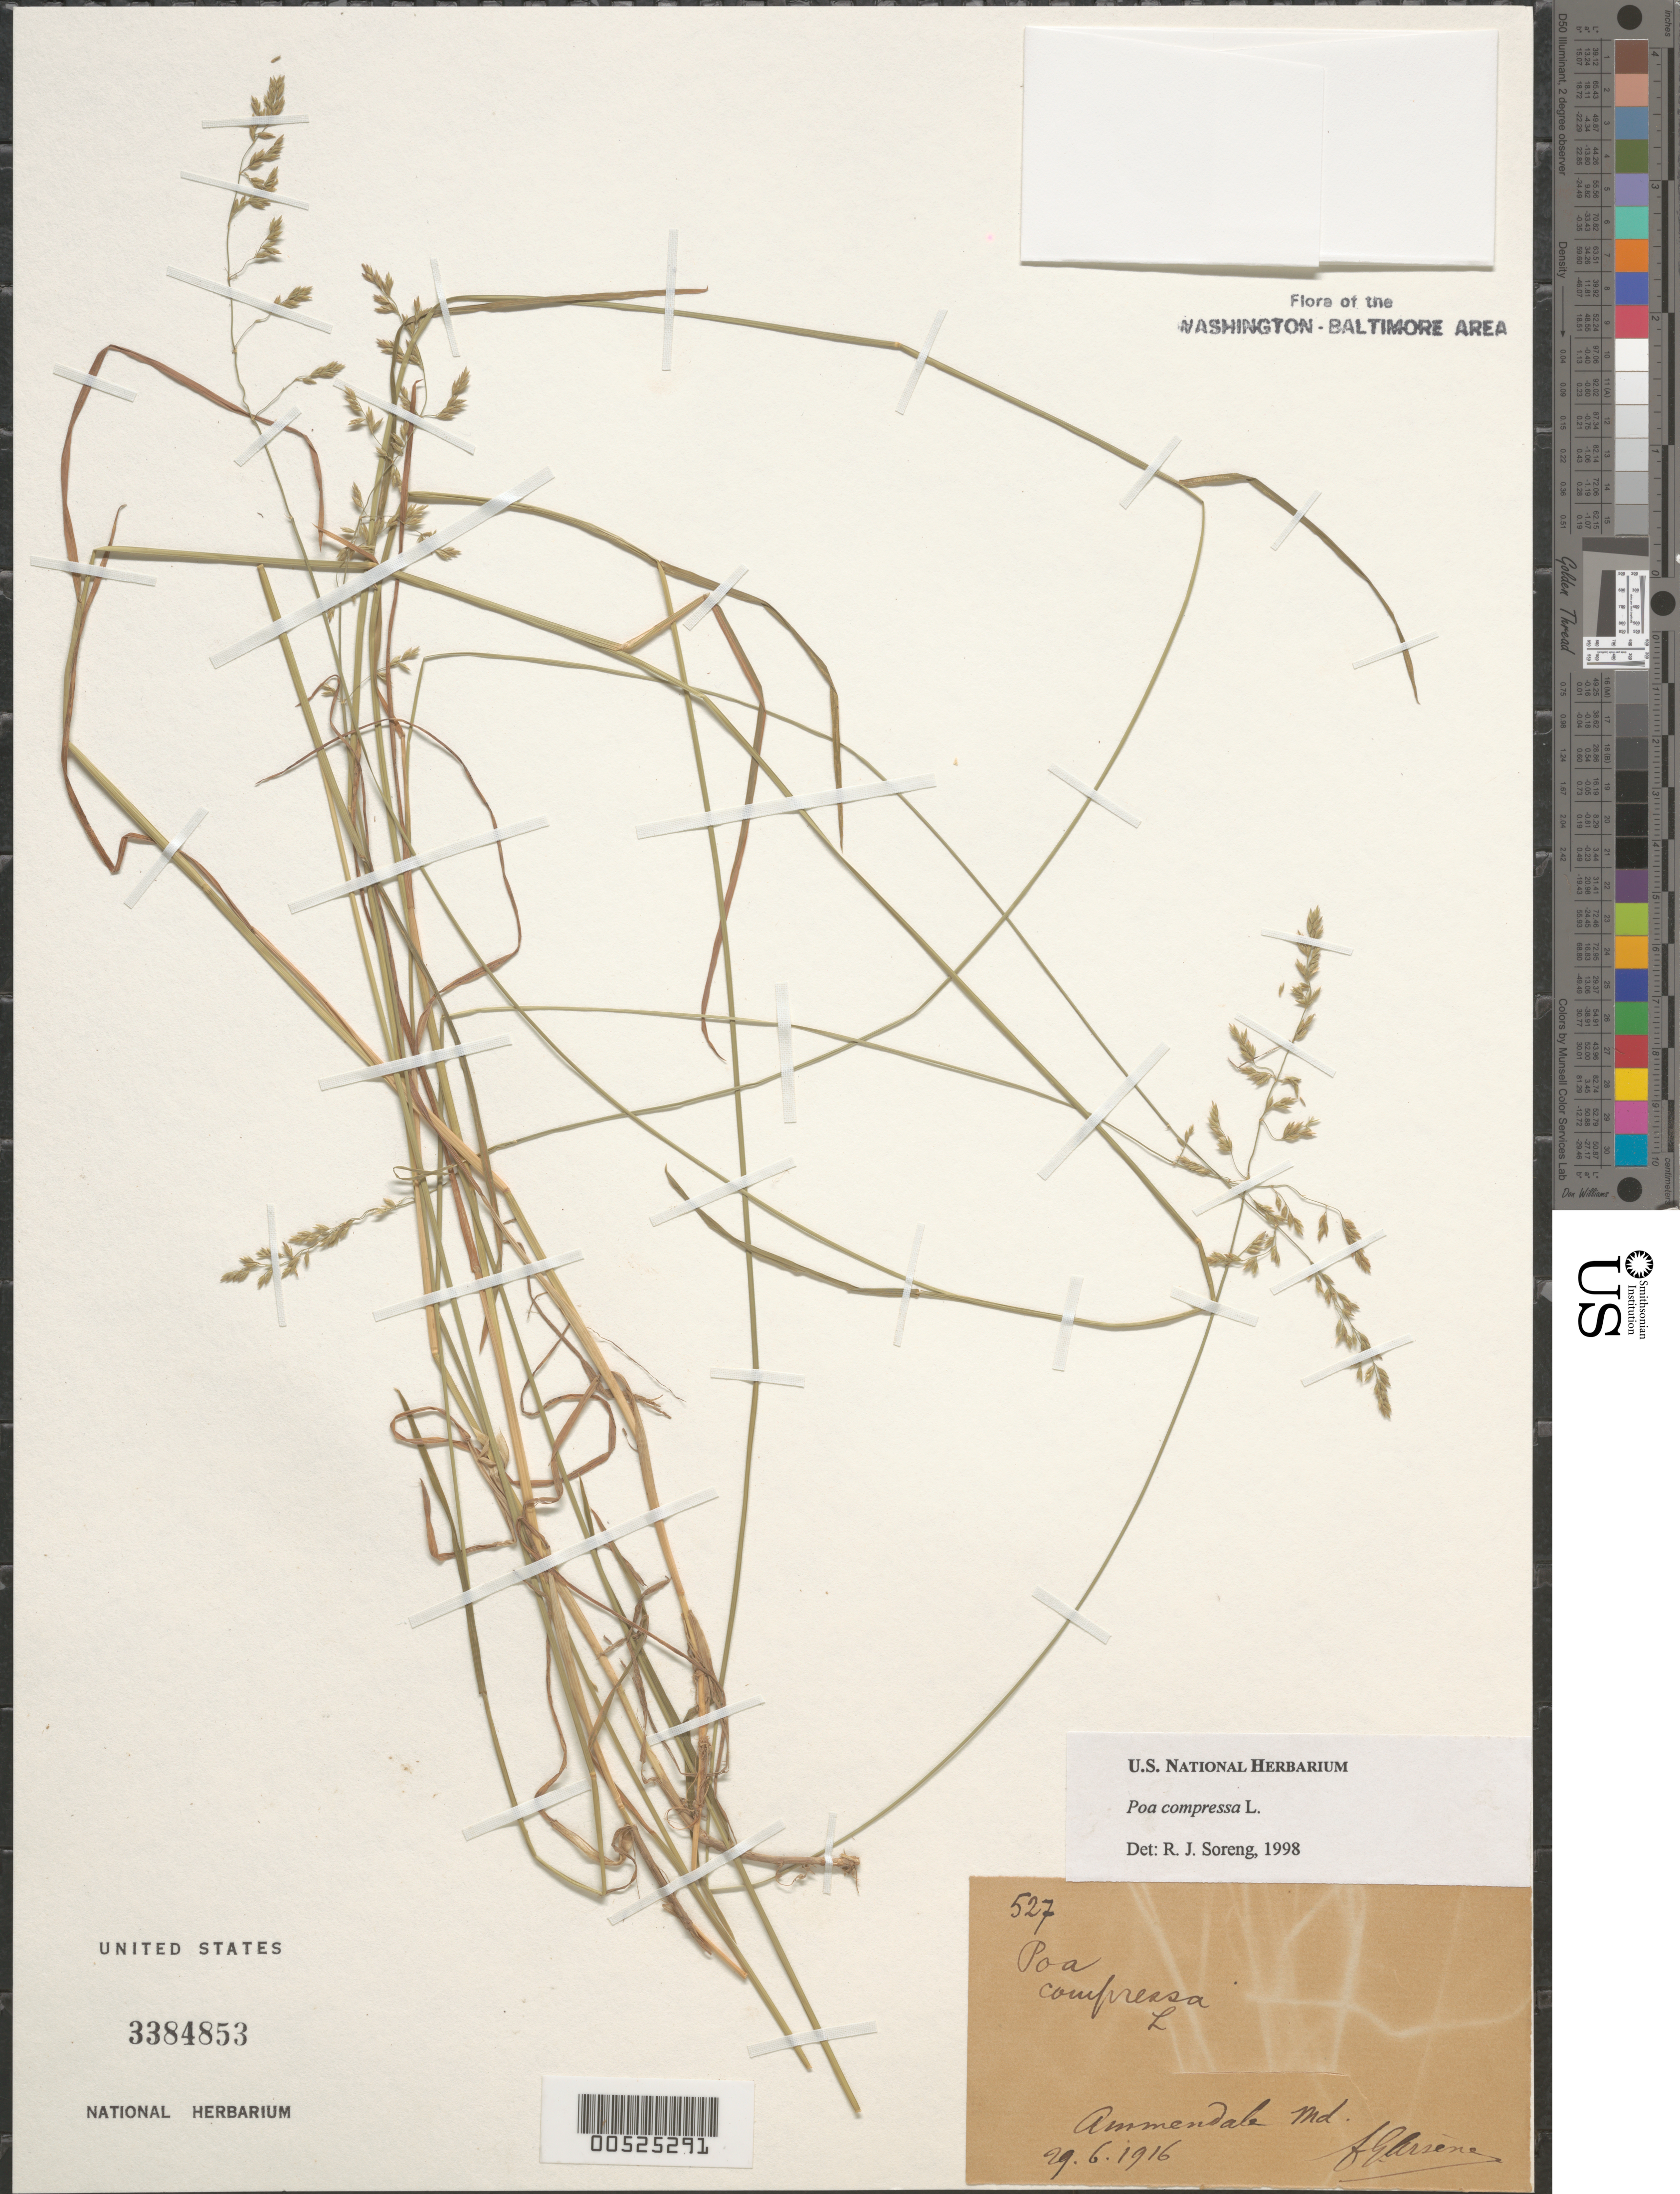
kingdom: Plantae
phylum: Tracheophyta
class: Liliopsida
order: Poales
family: Poaceae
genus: Poa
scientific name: Poa compressa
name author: L.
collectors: Bro. G. Arsène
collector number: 527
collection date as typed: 29 Jun 1916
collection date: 1916-06-29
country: United States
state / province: Maryland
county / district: Prince George's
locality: Ammendale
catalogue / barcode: US 3384853